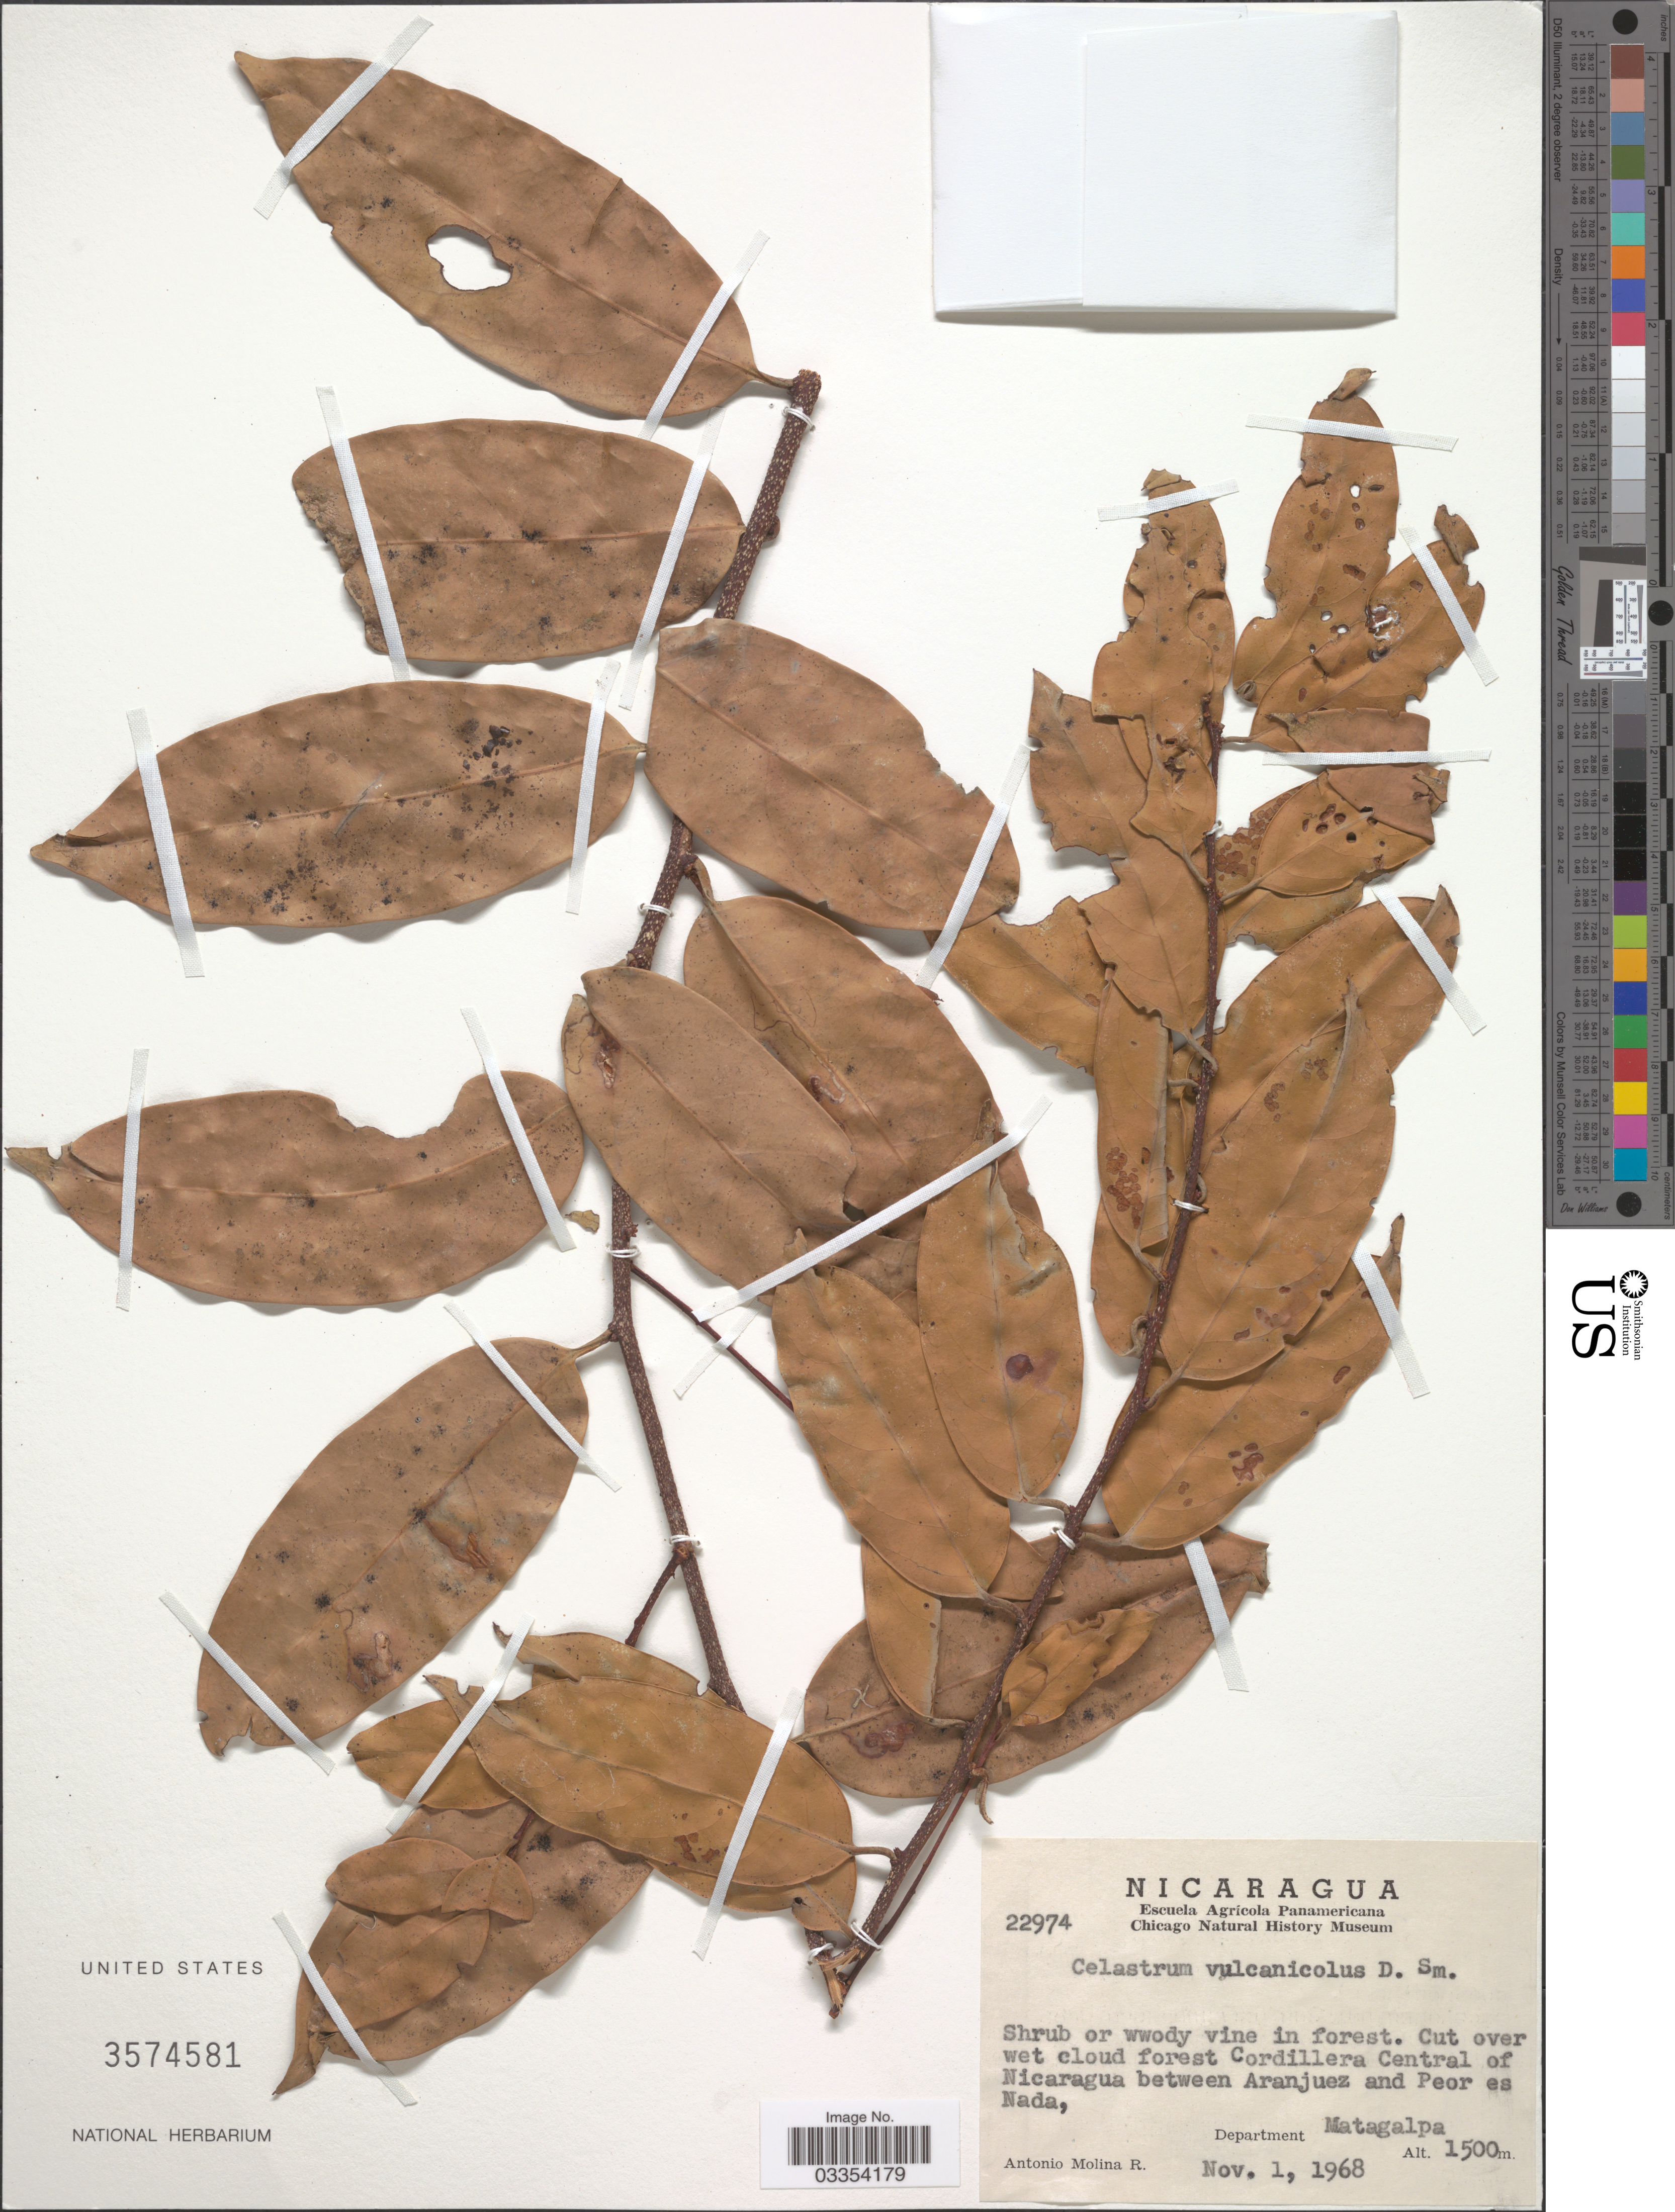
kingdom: Plantae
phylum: Tracheophyta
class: Magnoliopsida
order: Celastrales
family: Celastraceae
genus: Celastrus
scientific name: Celastrus vulcanicola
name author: Donn. Sm.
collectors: A. Molina R.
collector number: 22974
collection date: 1968-11-01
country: Nicaragua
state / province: Matagalpa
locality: Cut over wet cloud forest Cordillera Central of Nicaragua between Aranjuez and Peor es Nada, Department Matagalpa.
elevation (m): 1500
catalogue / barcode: US 3574581